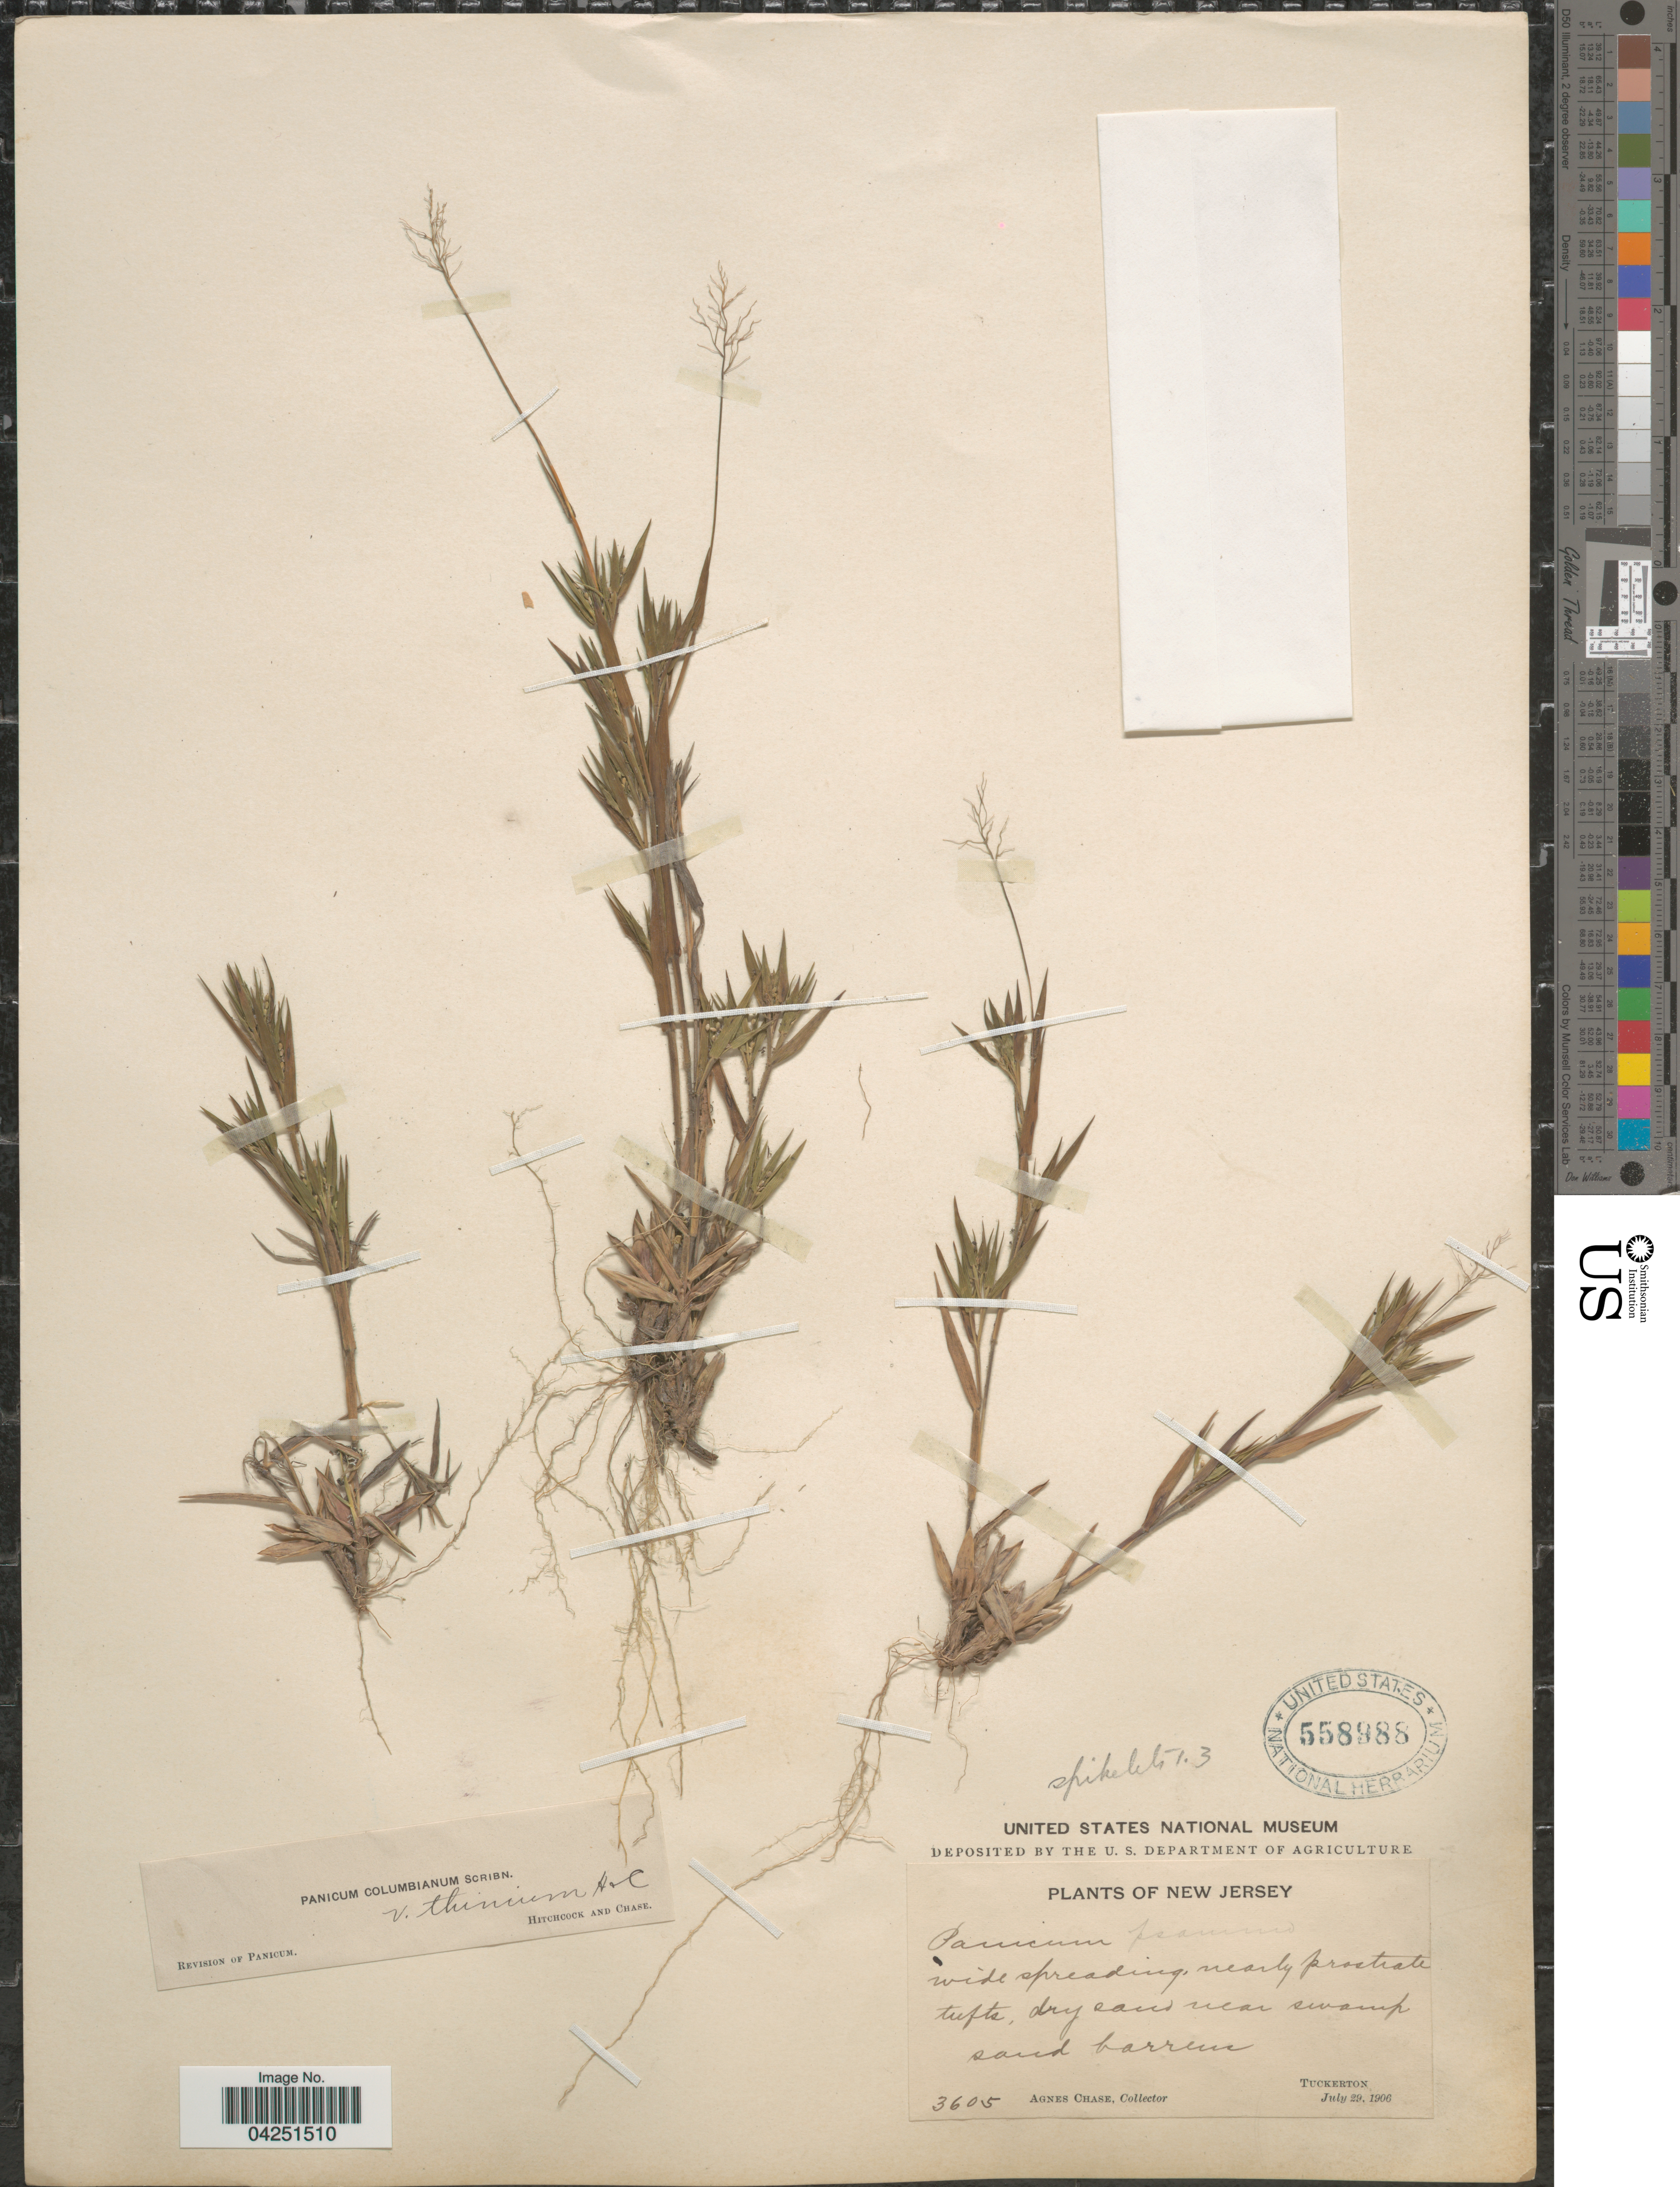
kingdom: Plantae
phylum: Tracheophyta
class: Liliopsida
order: Poales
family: Poaceae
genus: Dichanthelium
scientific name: Dichanthelium acuminatum var. acuminatum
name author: (Sw.) Gould & C.A. Clark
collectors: A. Chase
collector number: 3605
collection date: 1906-07-29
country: United States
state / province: New Jersey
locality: Dry sand near swamp sand barrens. Tuckerton.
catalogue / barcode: US 558988